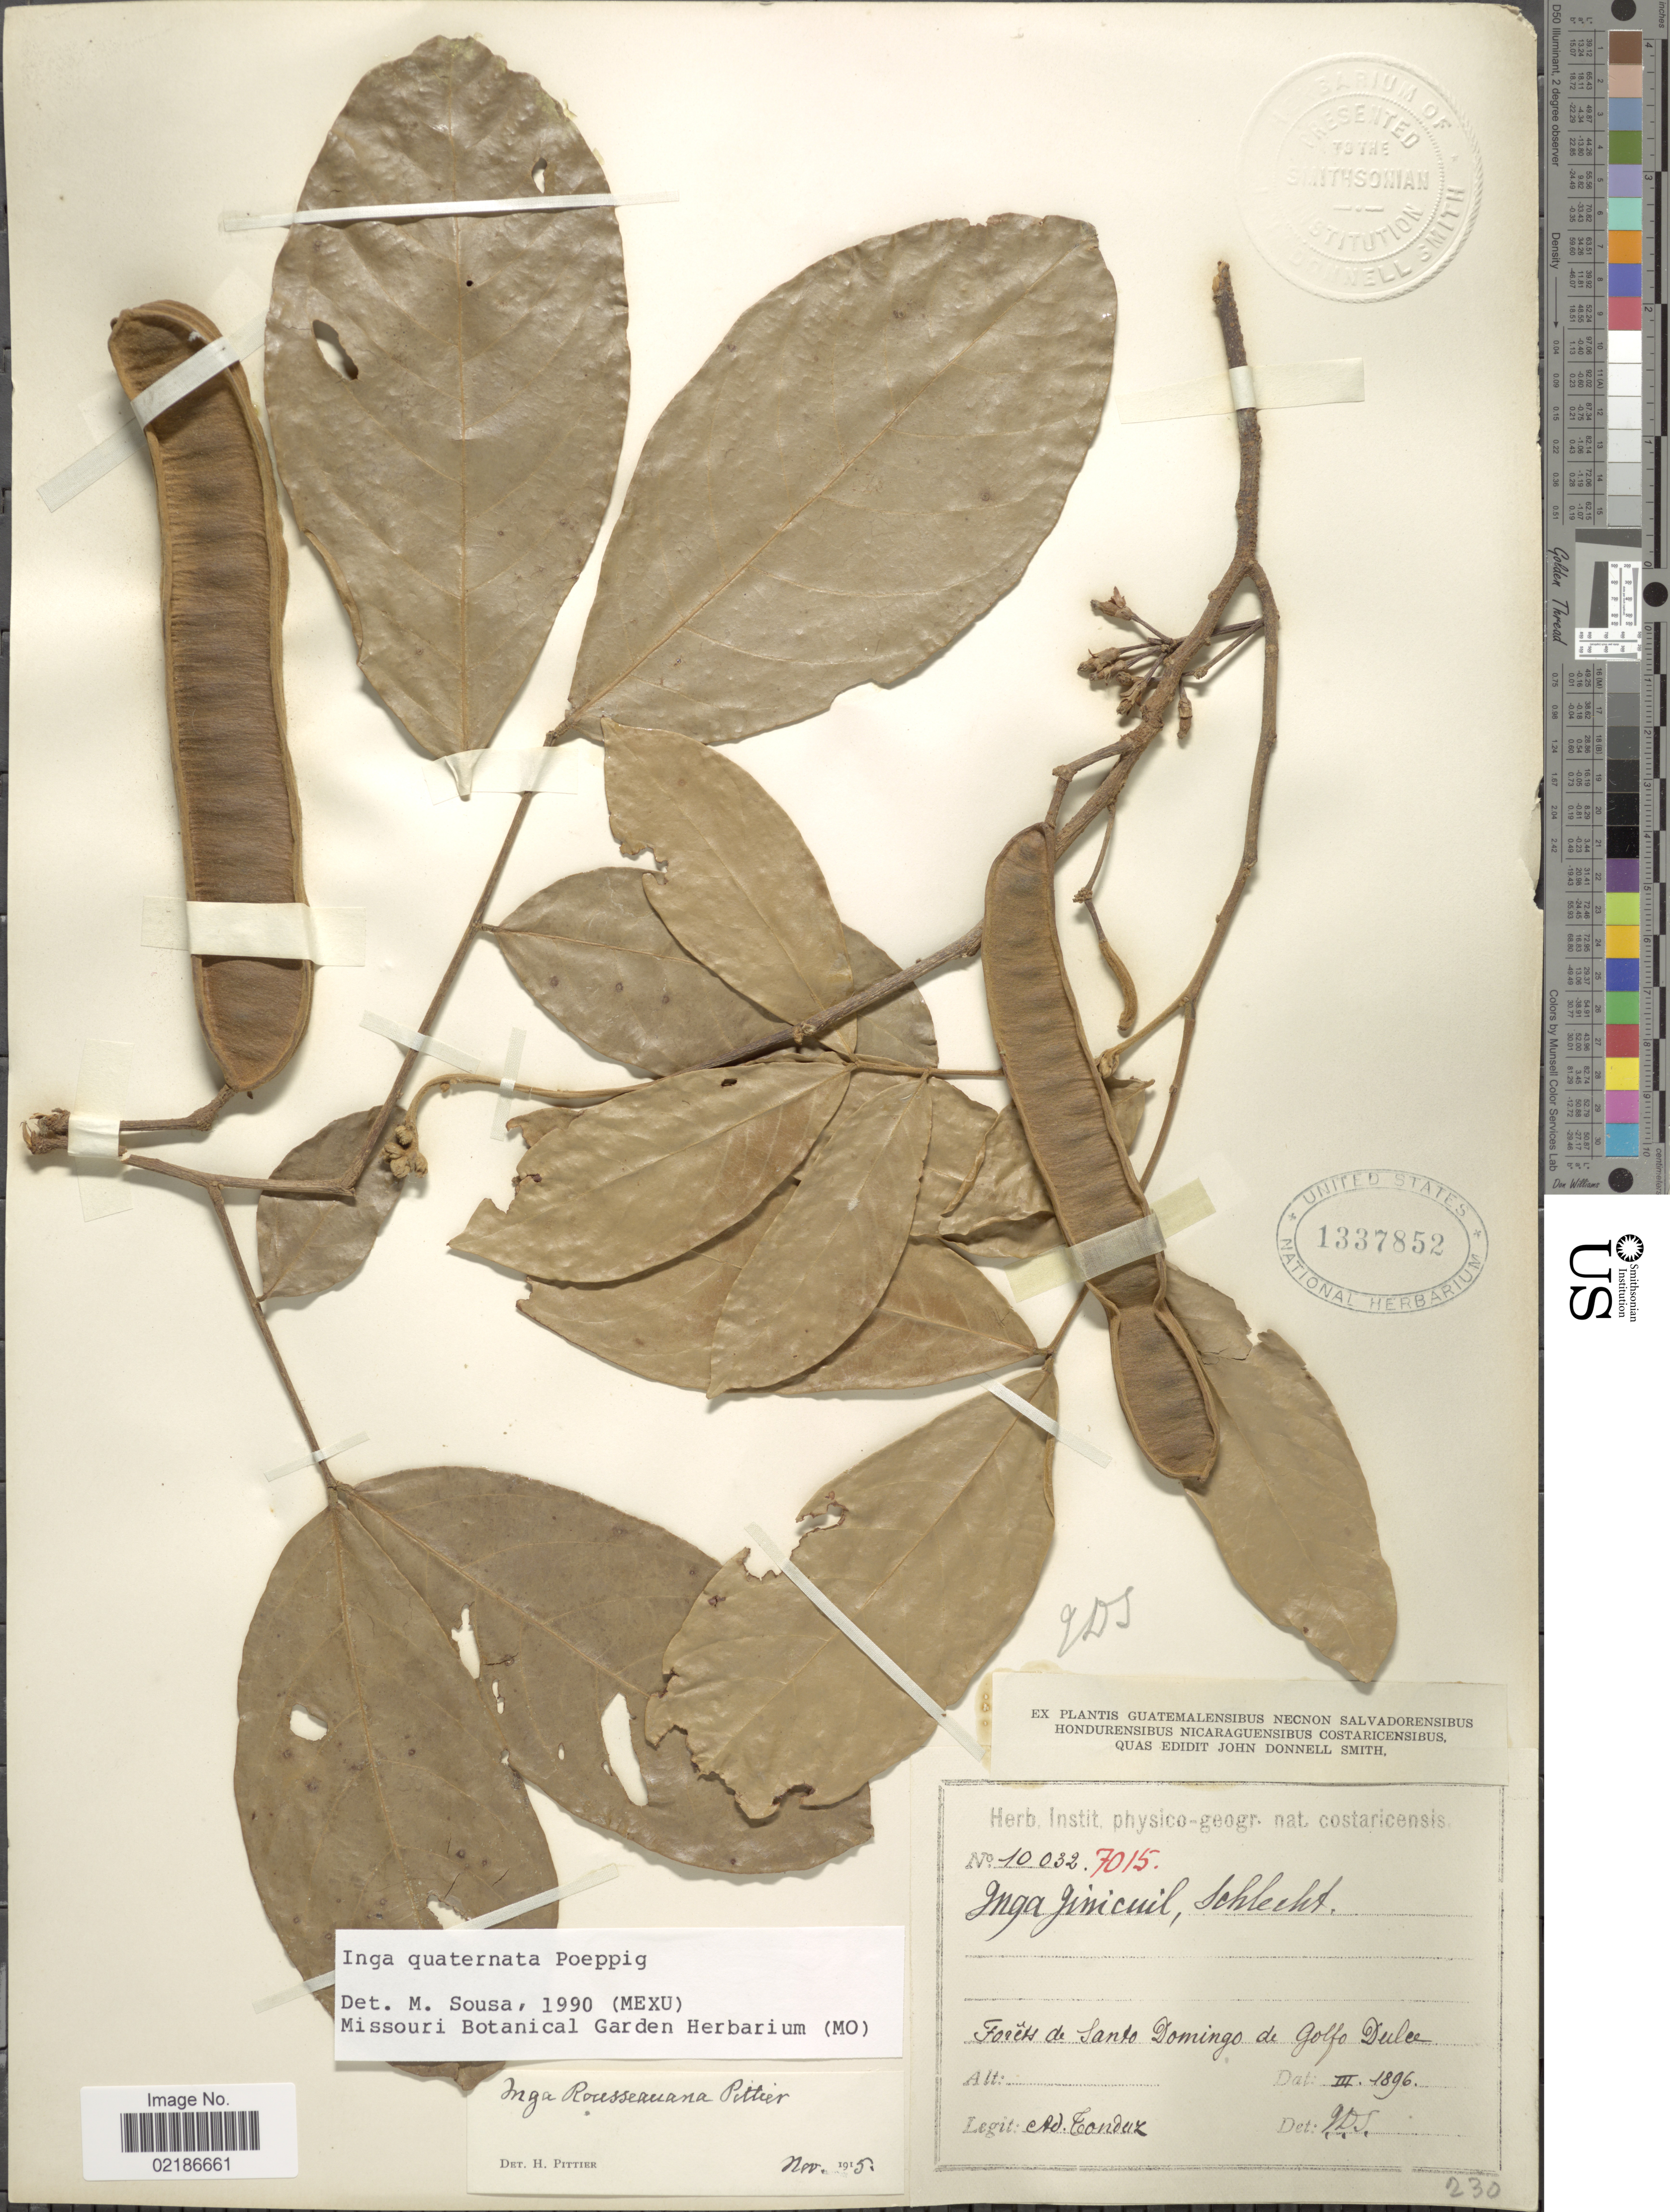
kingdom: Plantae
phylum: Tracheophyta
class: Magnoliopsida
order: Fabales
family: Fabaceae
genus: Inga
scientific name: Inga quaternata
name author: Poepp. & Endl.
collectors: A. Tonduz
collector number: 10032/7015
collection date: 1896-03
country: Costa Rica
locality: Forest de Santo Domingo de Golfo Dulce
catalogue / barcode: US 1337852